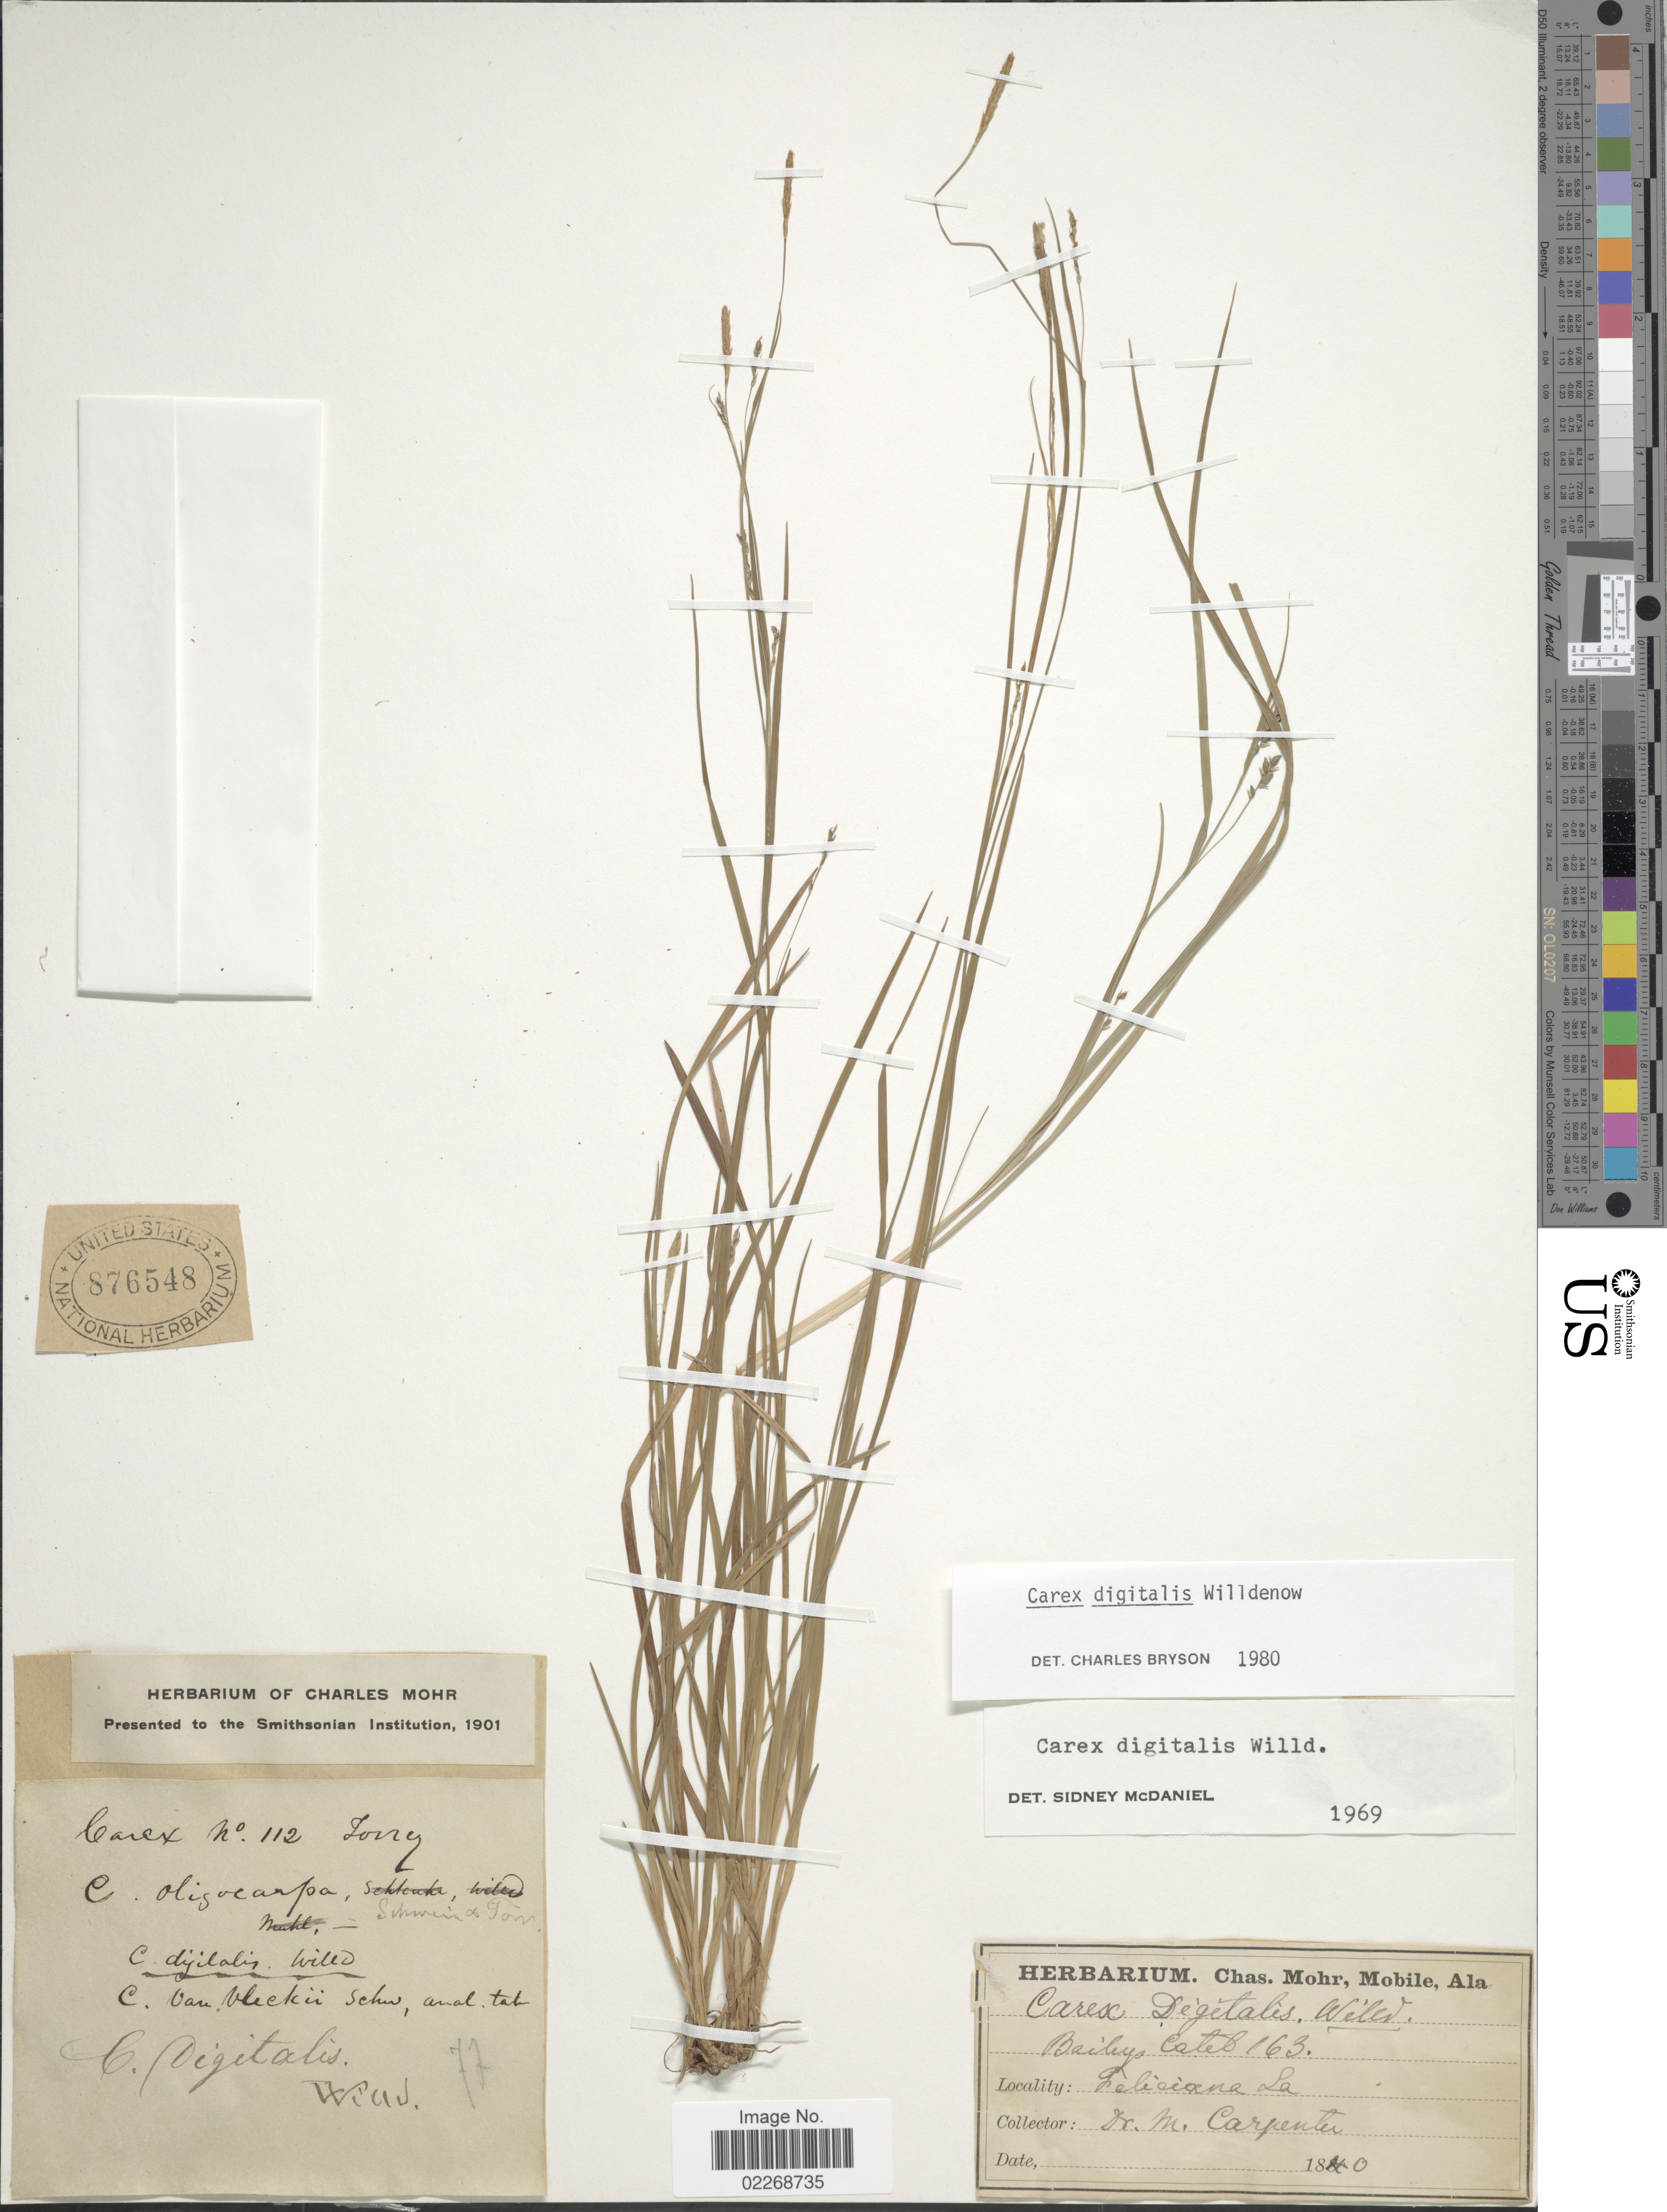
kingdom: Plantae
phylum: Tracheophyta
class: Liliopsida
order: Poales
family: Cyperaceae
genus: Carex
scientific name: Carex digitalis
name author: Willd.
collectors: M. Carpenter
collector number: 112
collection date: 1840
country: United States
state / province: Louisiana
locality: Feliciana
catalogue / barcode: US 876548